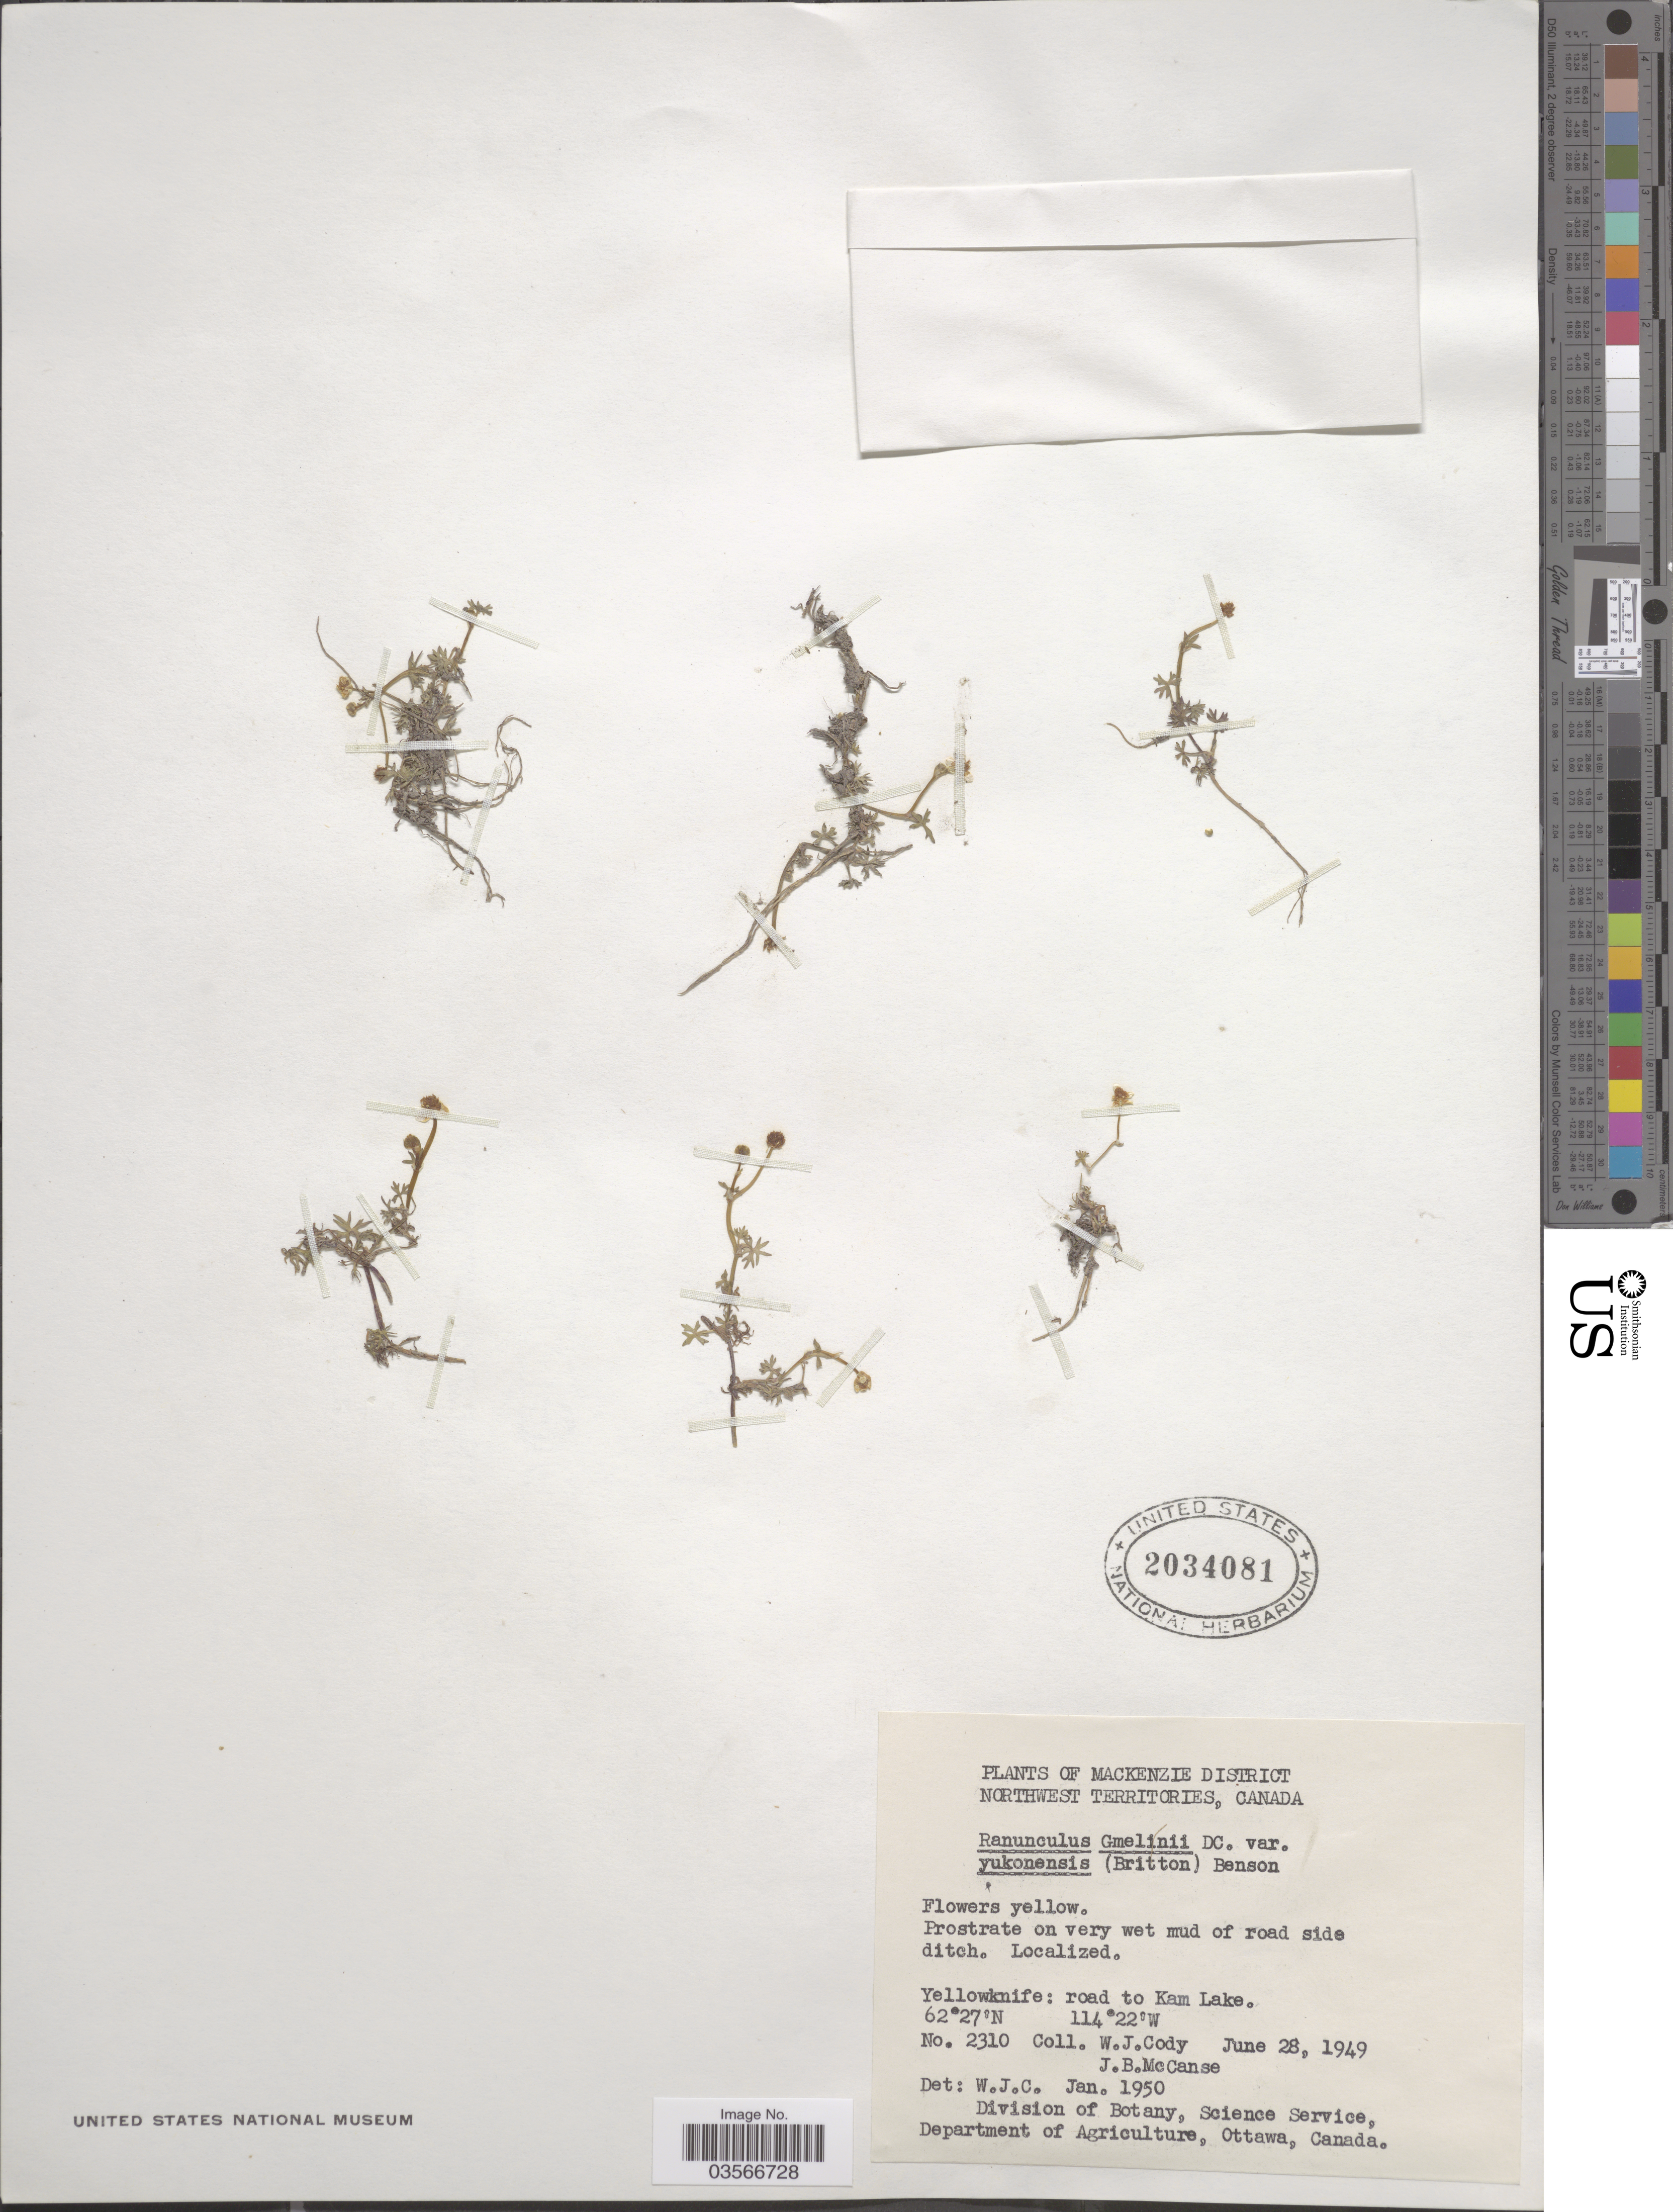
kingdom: Plantae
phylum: Tracheophyta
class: Magnoliopsida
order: Ranunculales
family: Ranunculaceae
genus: Ranunculus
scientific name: Ranunculus gmelinii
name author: DC.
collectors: W. Cody & J. McCanse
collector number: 2310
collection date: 1949-06-28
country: Canada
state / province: Northwest Territories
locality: Mackenzie District. Yellowknife: road to Kam Lake.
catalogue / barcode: US 2034081